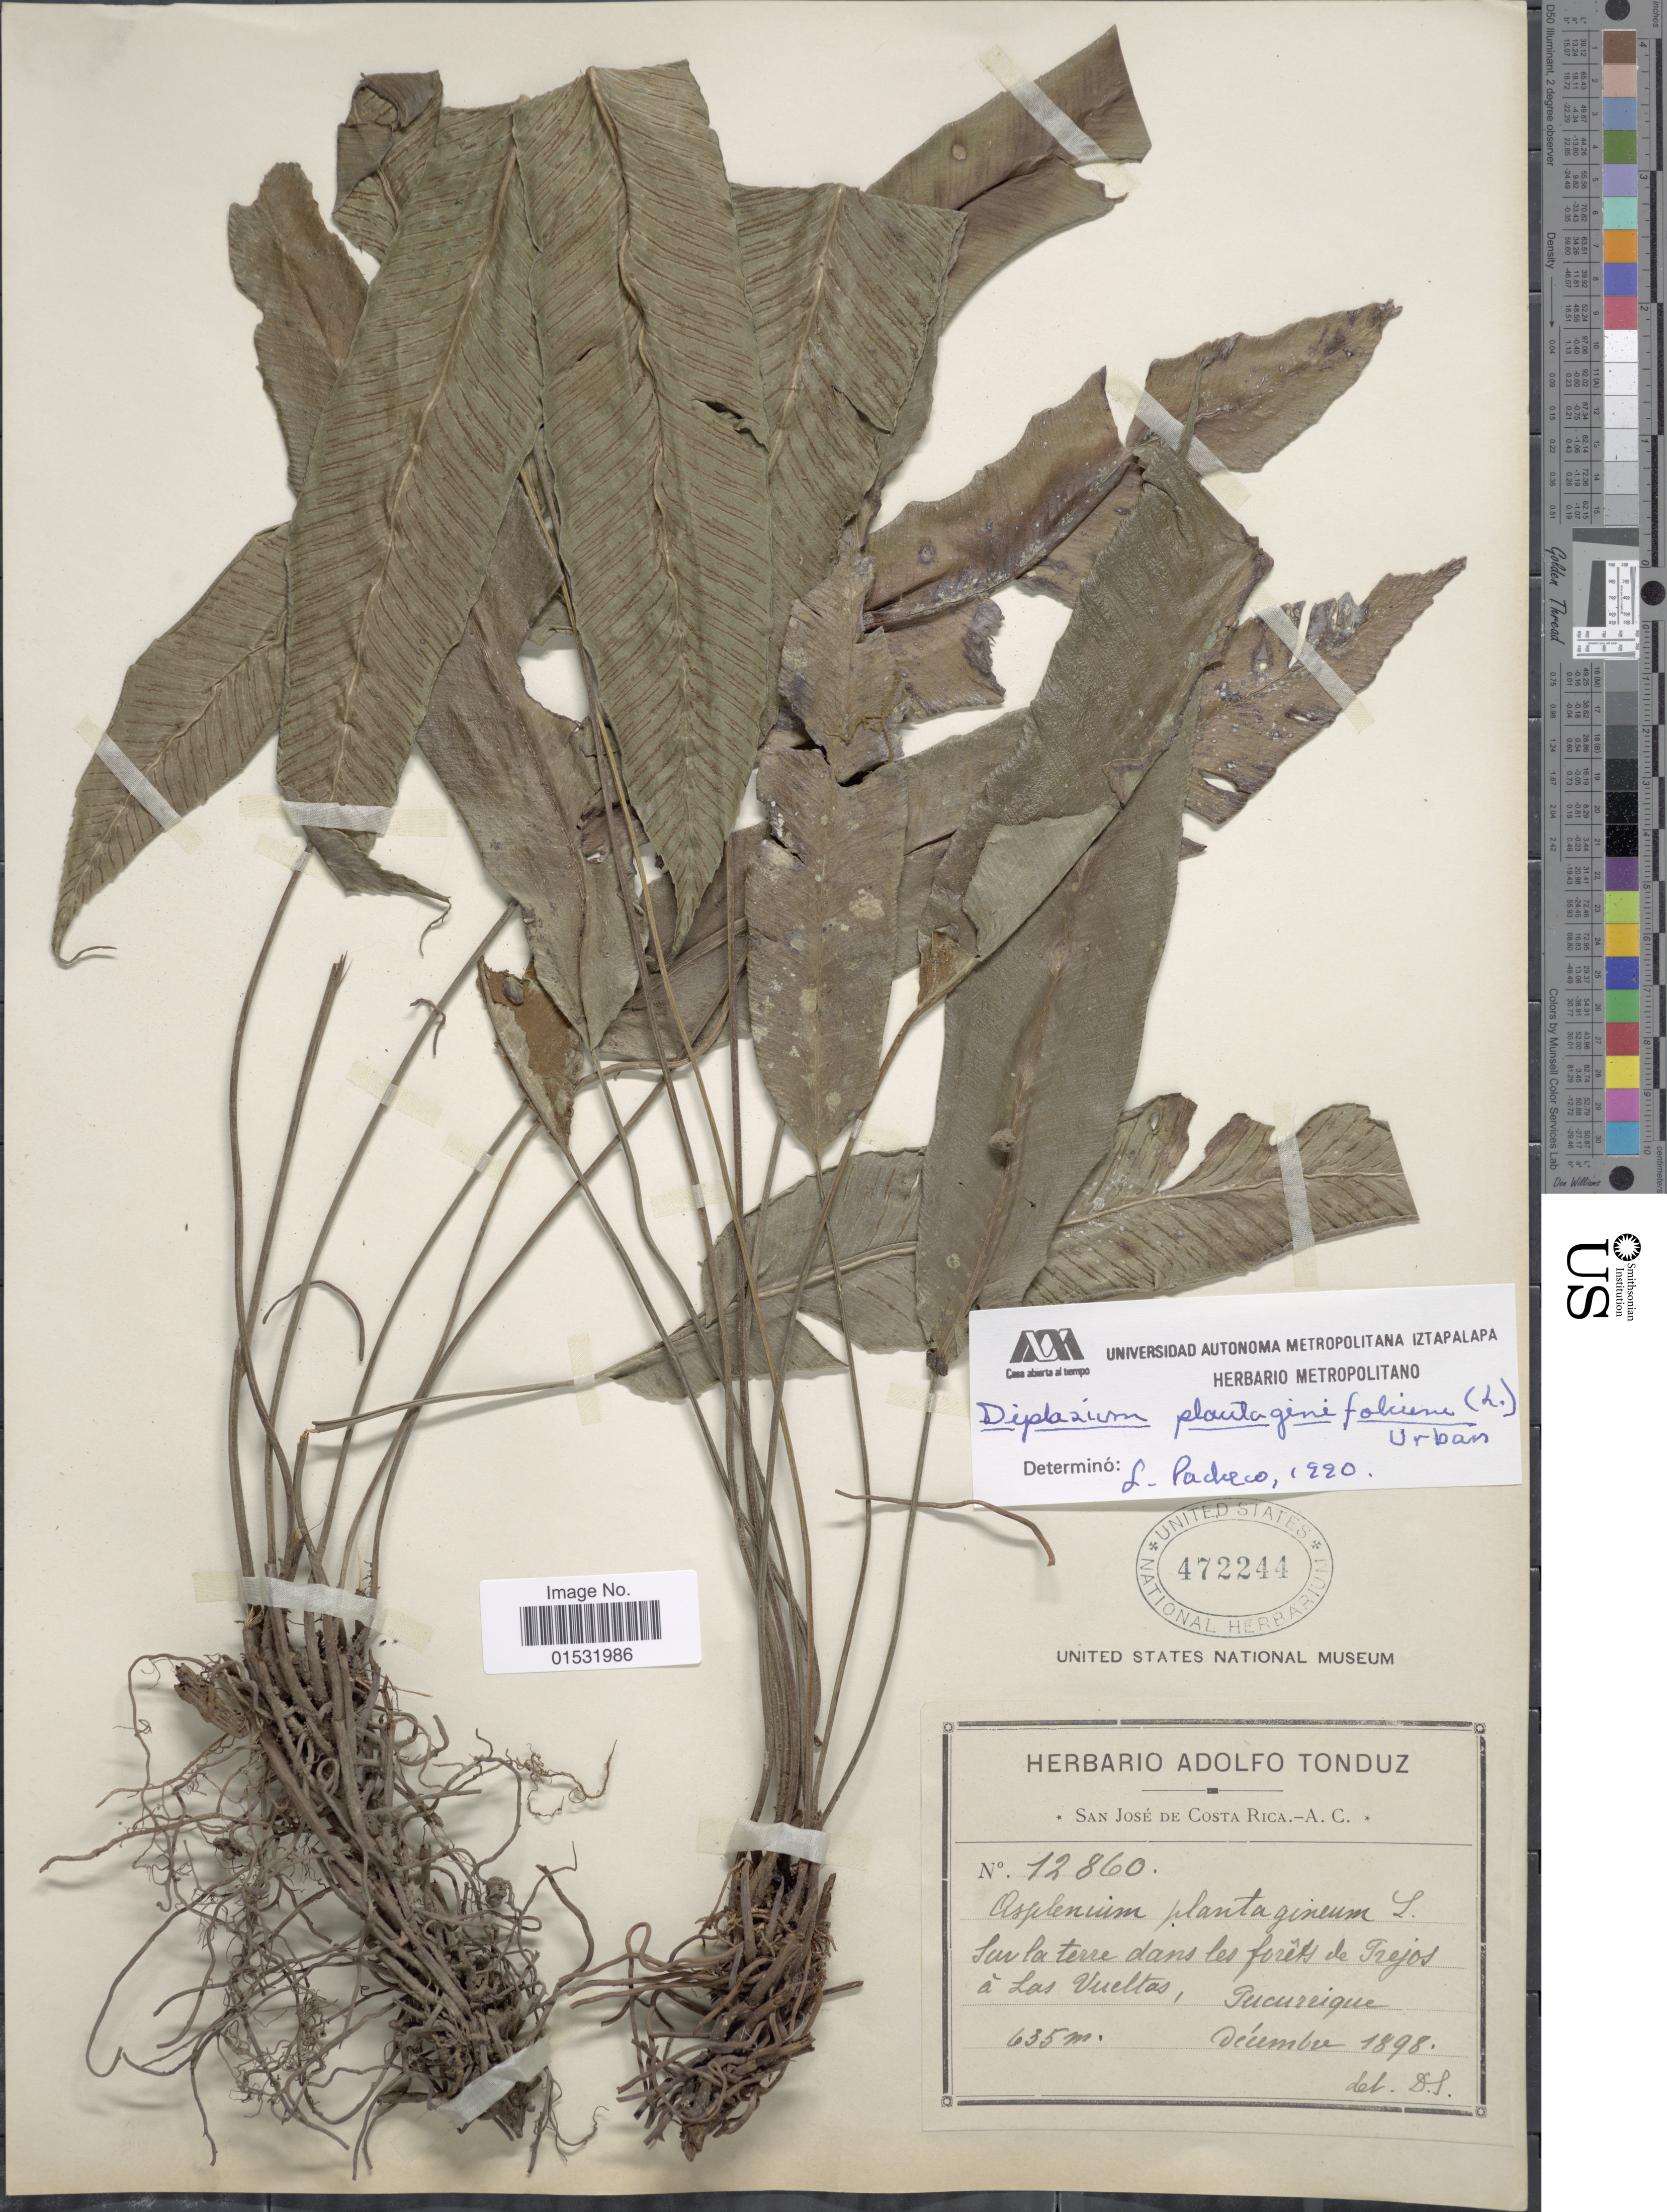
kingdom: Plantae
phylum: Tracheophyta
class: Polypodiopsida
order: Polypodiales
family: Athyriaceae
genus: Diplazium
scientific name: Diplazium plantaginifolium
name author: (L.) Urb.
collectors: ex Herb. Adolfo Tonduz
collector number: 12860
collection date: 1898-12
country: Costa Rica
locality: Trejos á Las Vueltas, Tucurrique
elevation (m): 635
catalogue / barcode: US 472244